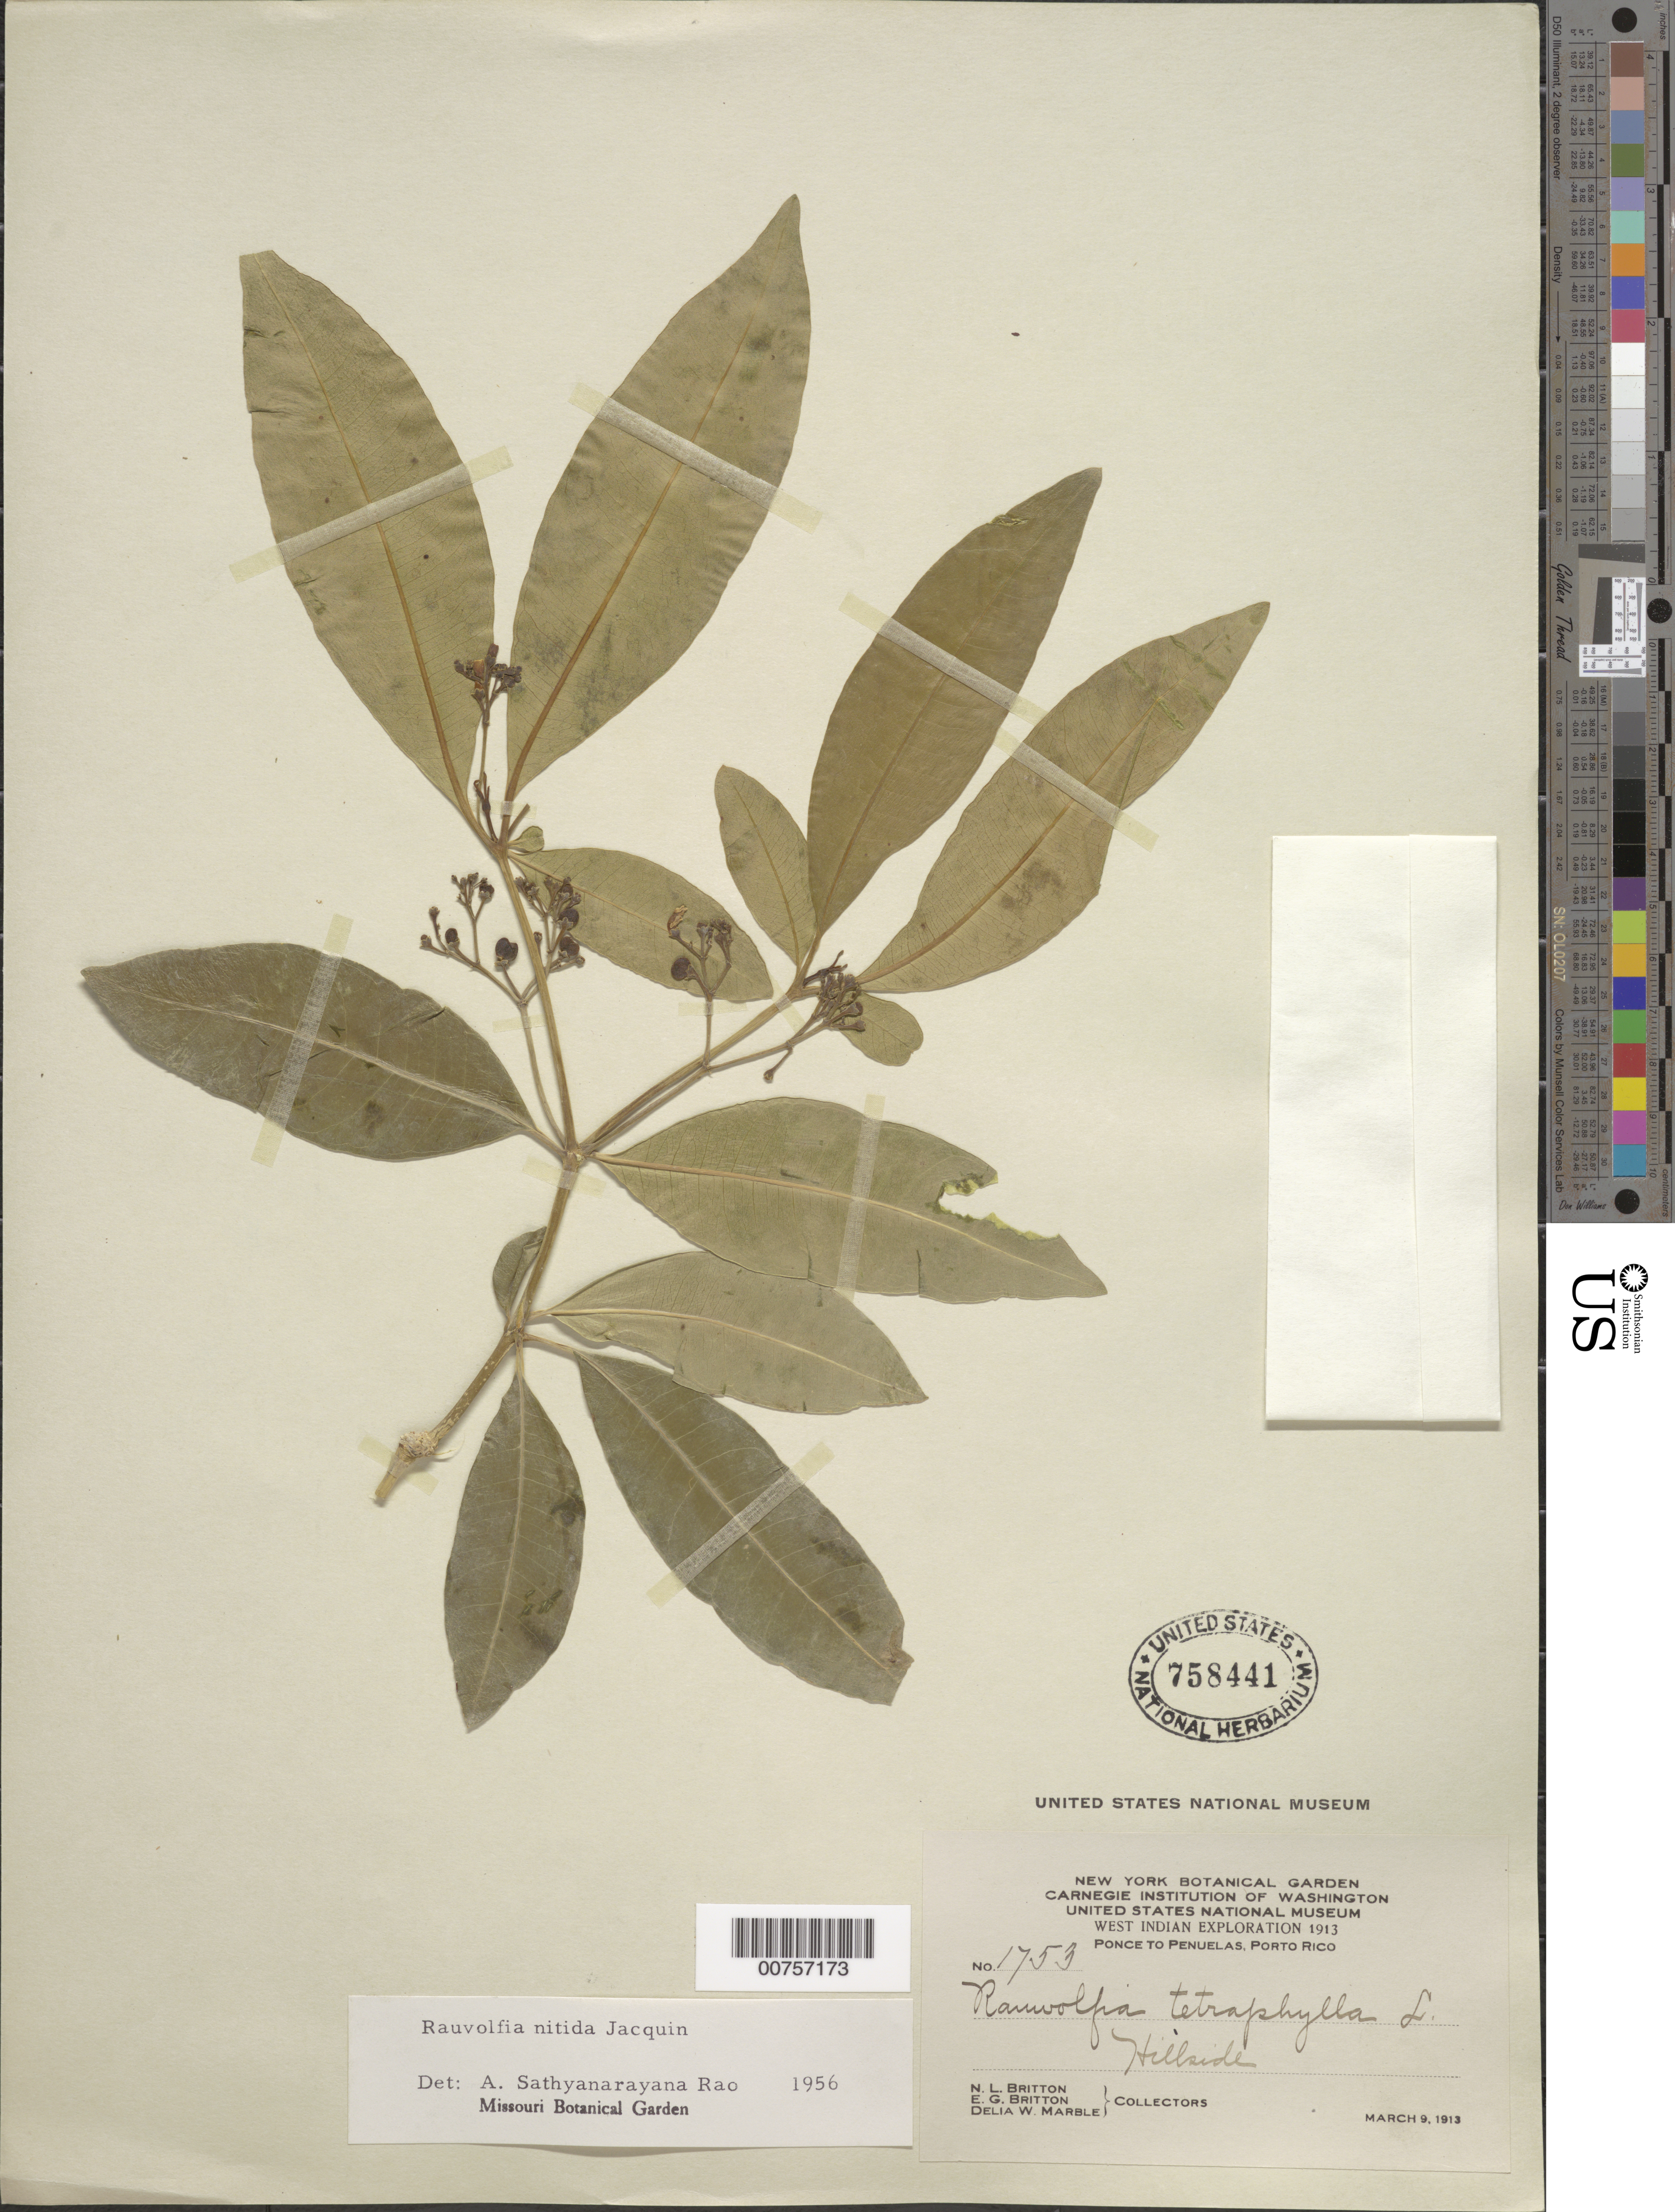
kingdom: Plantae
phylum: Tracheophyta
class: Magnoliopsida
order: Gentianales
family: Apocynaceae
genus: Rauvolfia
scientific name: Rauvolfia nitida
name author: Jacq.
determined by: Rao, A. S.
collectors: N. Britton, E. G. Britton & D. W. Marble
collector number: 1753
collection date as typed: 09 Mar 1913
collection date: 1913-03-09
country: Puerto Rico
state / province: Ponce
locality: Ponce to Peñuelas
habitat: Hillside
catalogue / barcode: US 758441